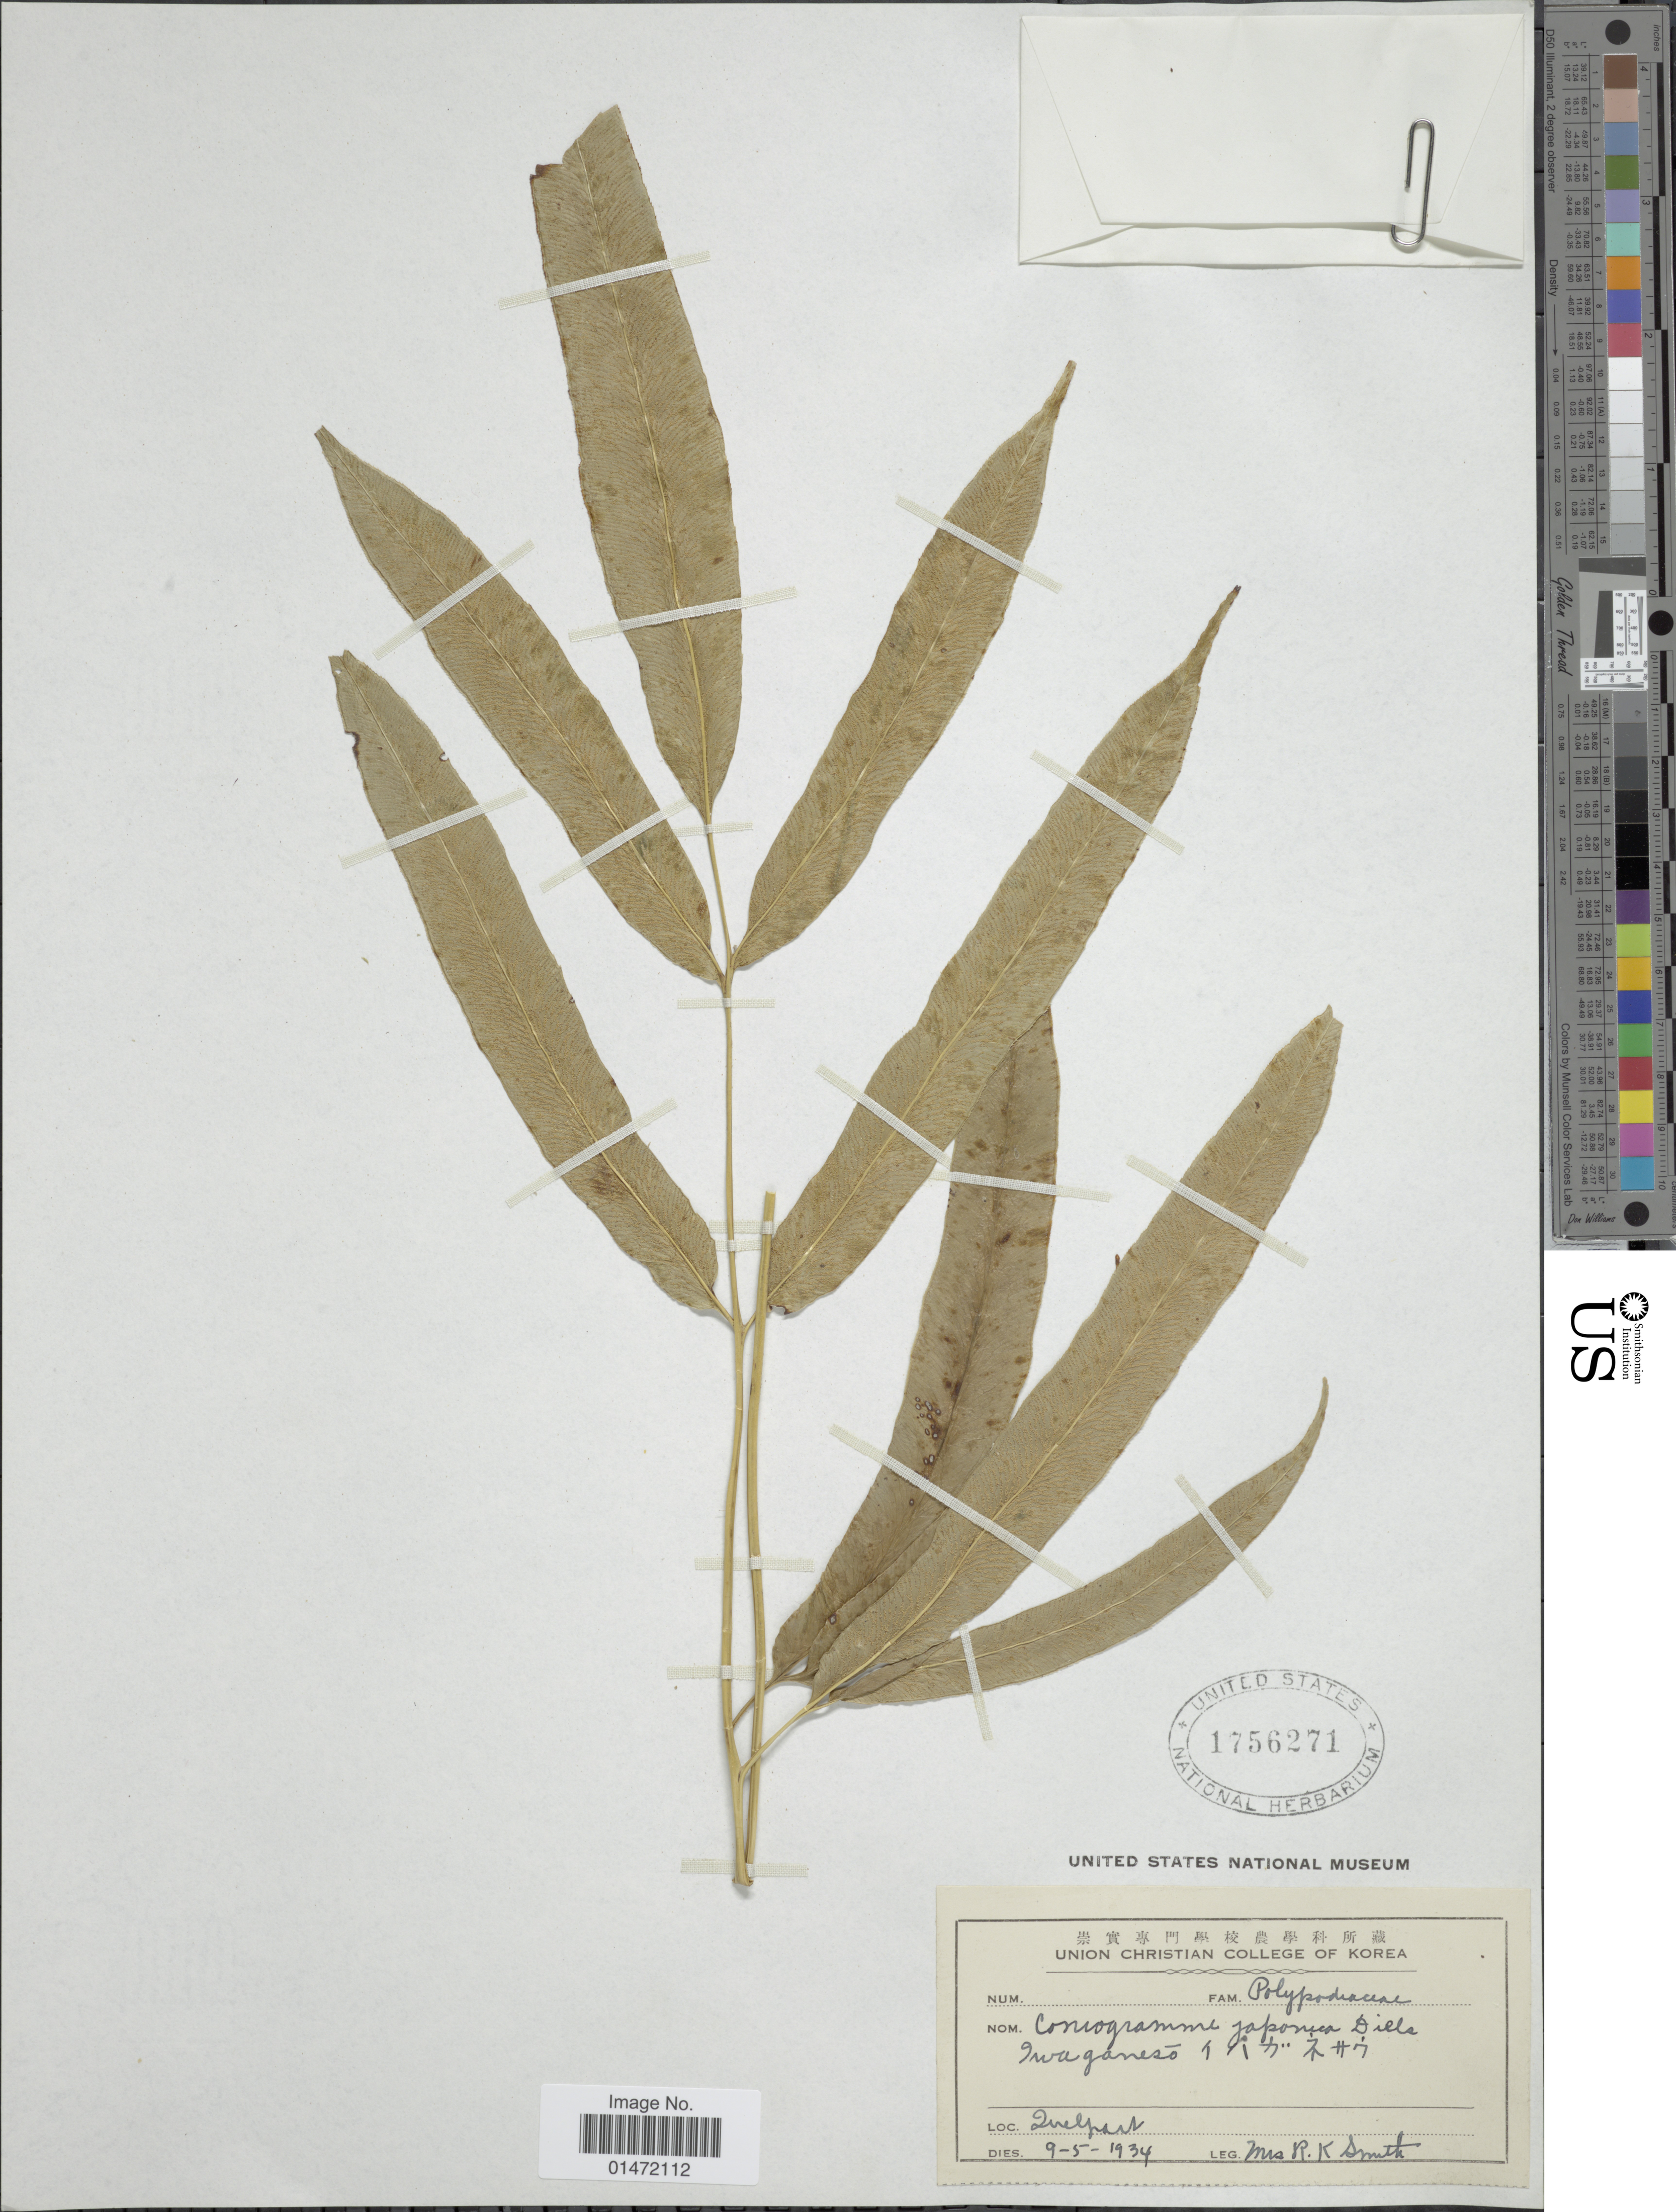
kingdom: Plantae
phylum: Tracheophyta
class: Polypodiopsida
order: Polypodiales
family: Pteridaceae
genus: Coniogramme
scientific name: Coniogramme japonica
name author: (Thunb. ex Murray) Diels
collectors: Mrs. R. K. Smith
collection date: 1934-05-09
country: South Korea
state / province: Jeju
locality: Quelpart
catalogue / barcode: US 1756271